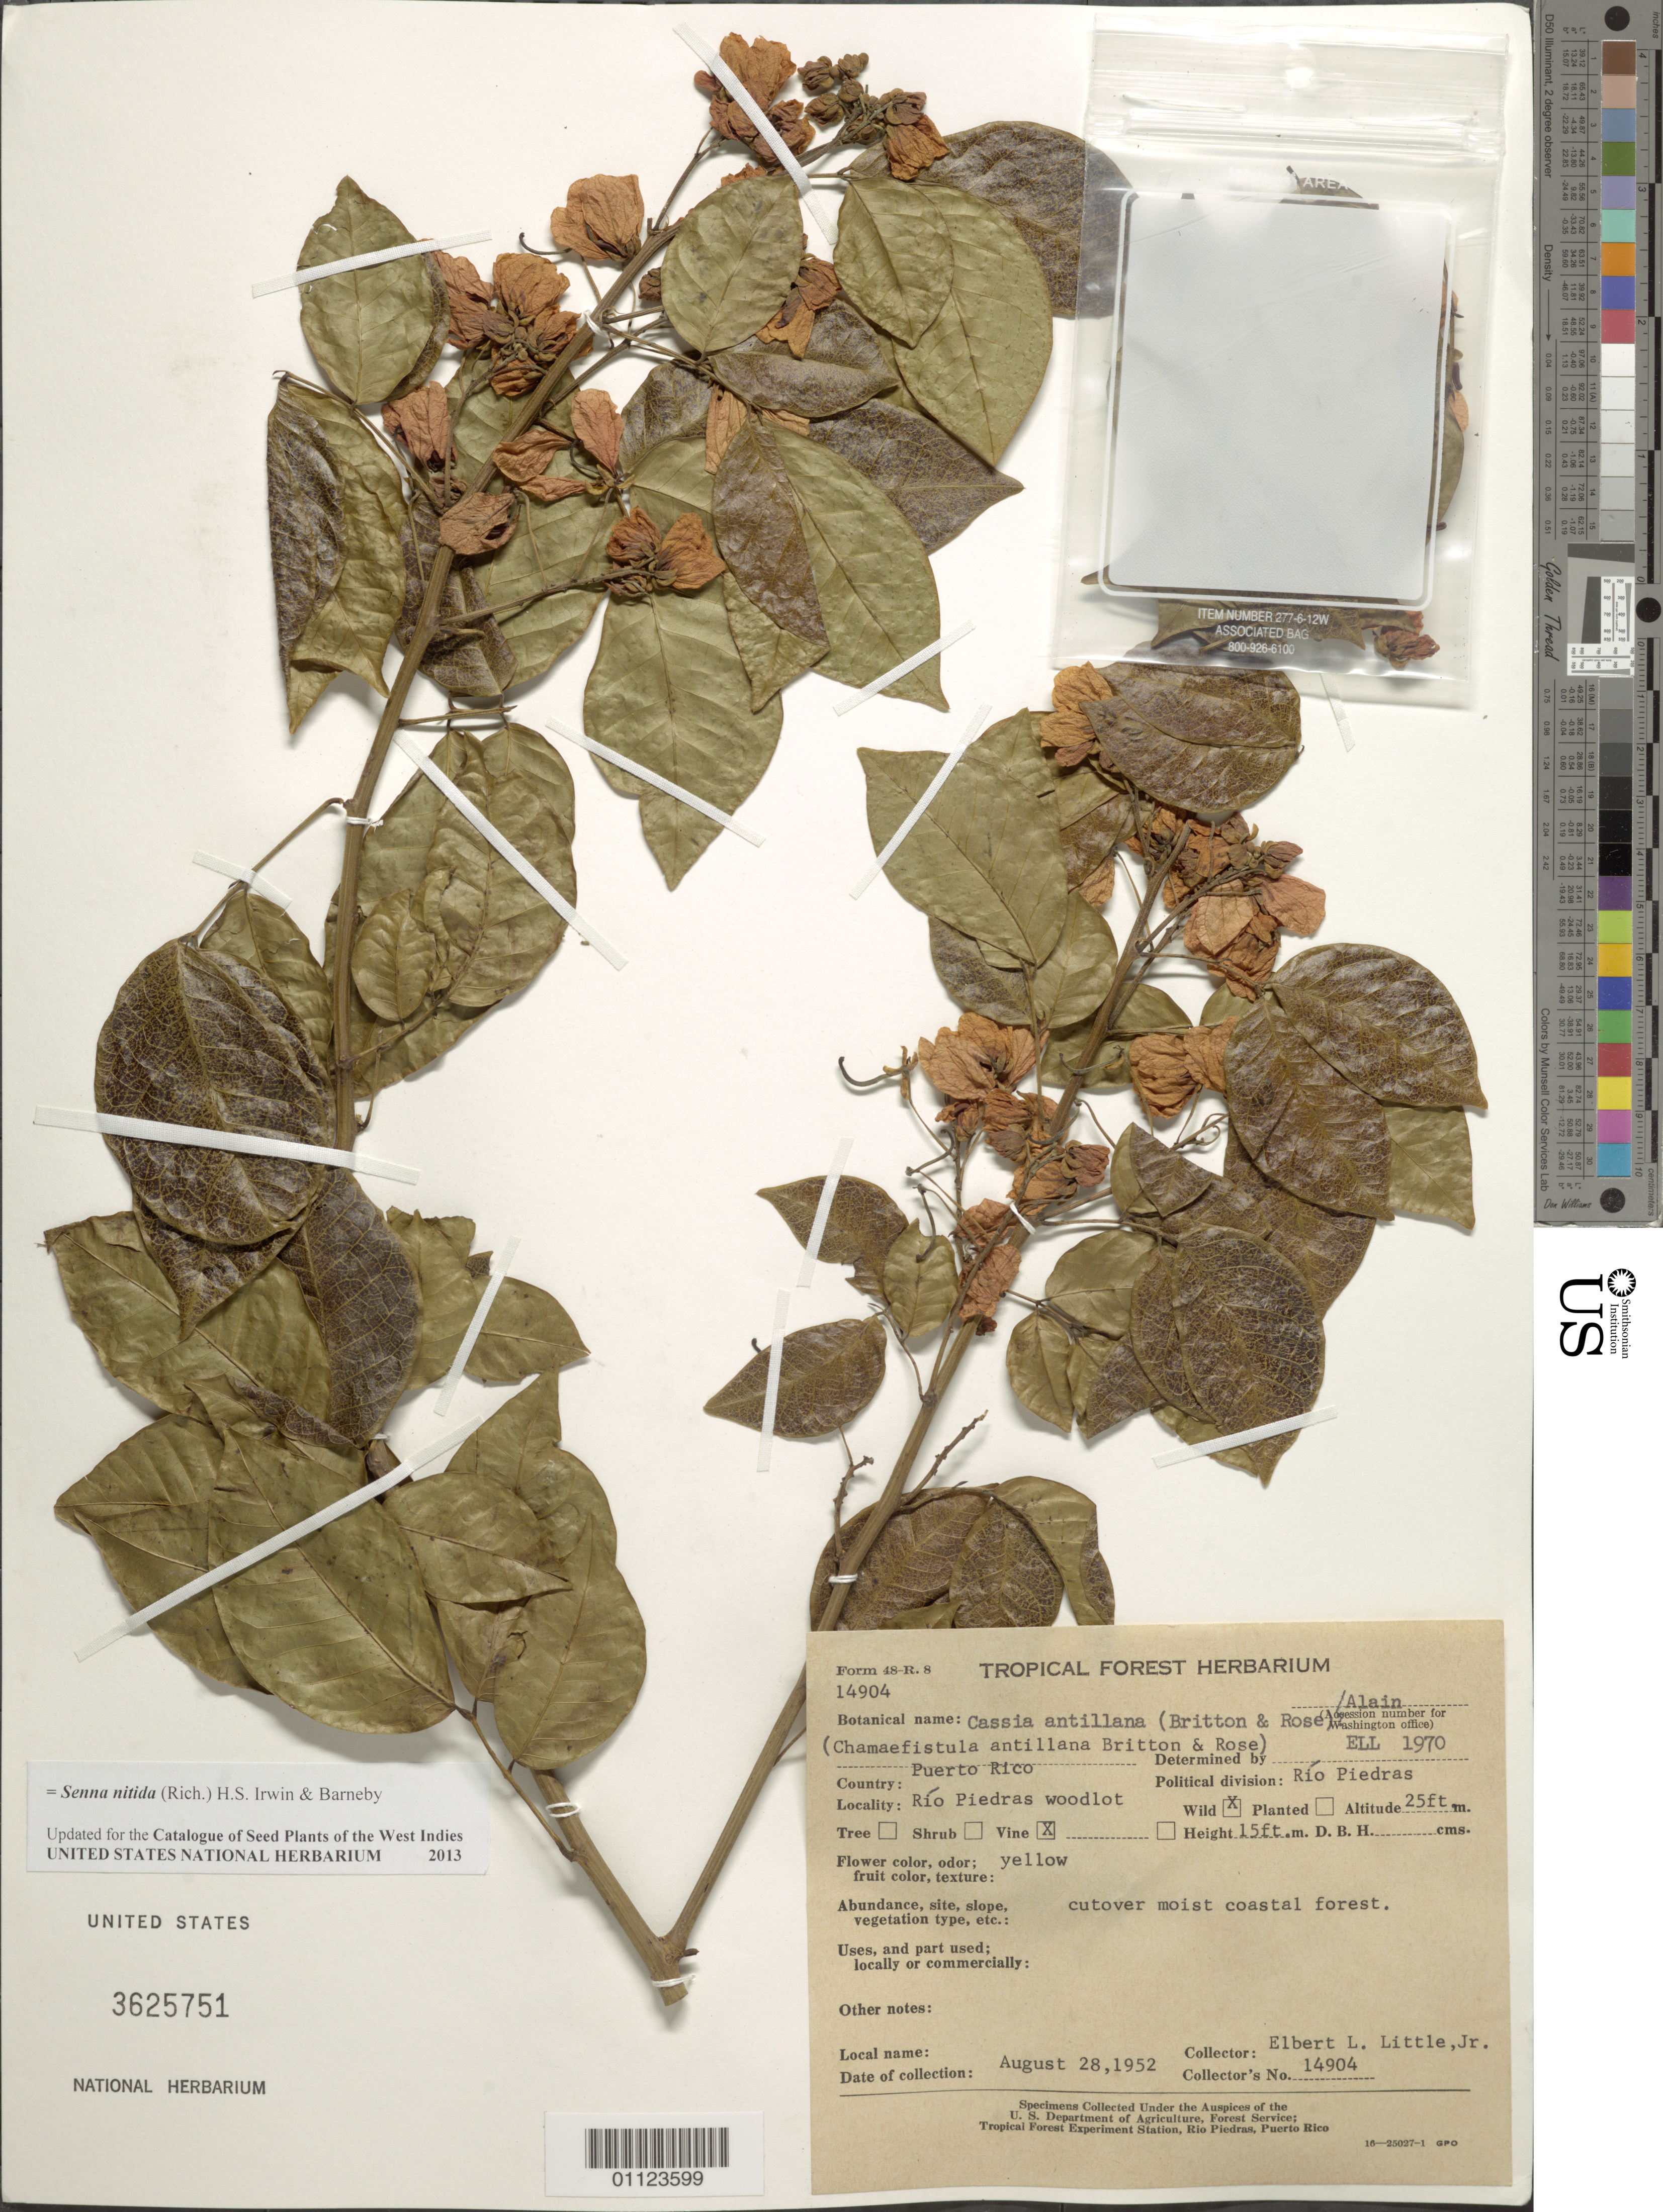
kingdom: Plantae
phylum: Tracheophyta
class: Magnoliopsida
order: Fabales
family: Fabaceae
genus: Senna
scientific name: Senna nitida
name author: (Rich.) H.S. Irwin & Barneby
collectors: E. L. Little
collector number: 14904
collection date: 1952-08-28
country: Puerto Rico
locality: Río Piedras, Río Piedras woodlot.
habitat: Cutover moist coastal forest.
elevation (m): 8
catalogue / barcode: US 3625751